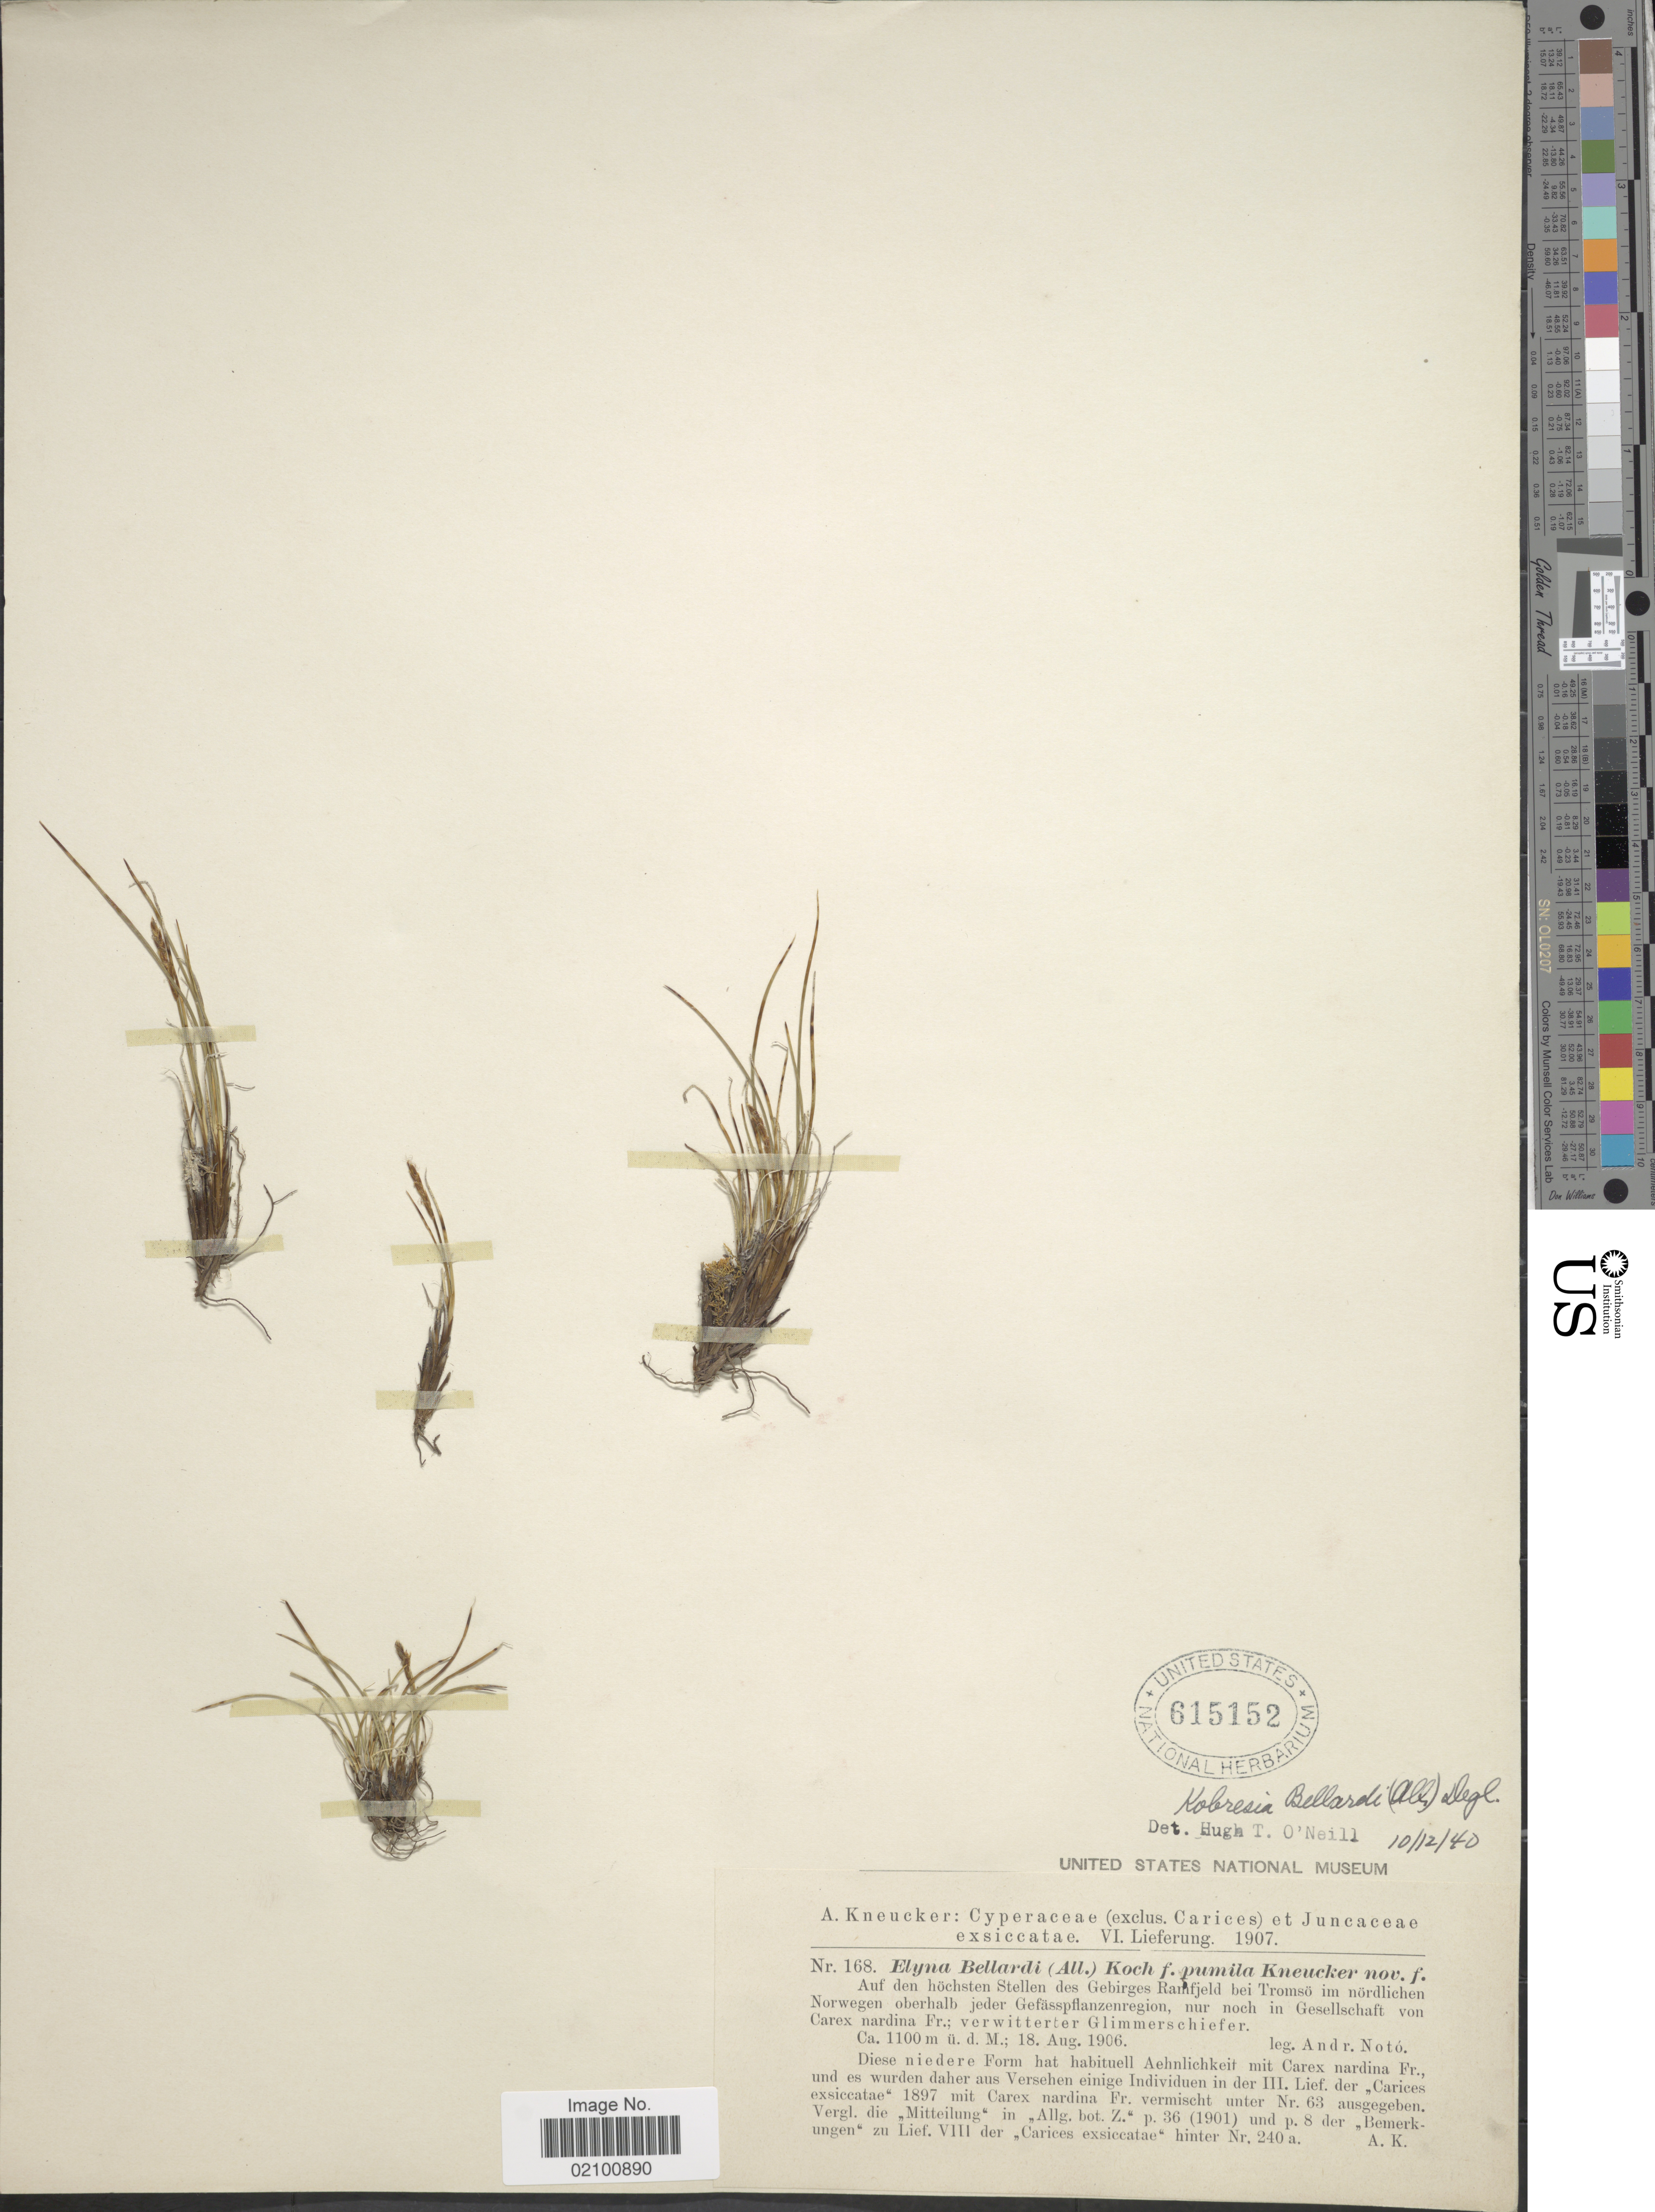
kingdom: Plantae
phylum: Tracheophyta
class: Liliopsida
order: Poales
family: Cyperaceae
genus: Carex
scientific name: Carex myosuroides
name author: Vill.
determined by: Strong, M. T., (US), Smithsonian Institution - National Museum of Natural History (UNITED STATES)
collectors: A. Notǿ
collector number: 168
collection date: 1906-08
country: Norway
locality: Bei Tromso im nordlichen Norwegen oberhalb jeder Gefasspflanzenregion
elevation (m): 1100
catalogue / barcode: US 615152